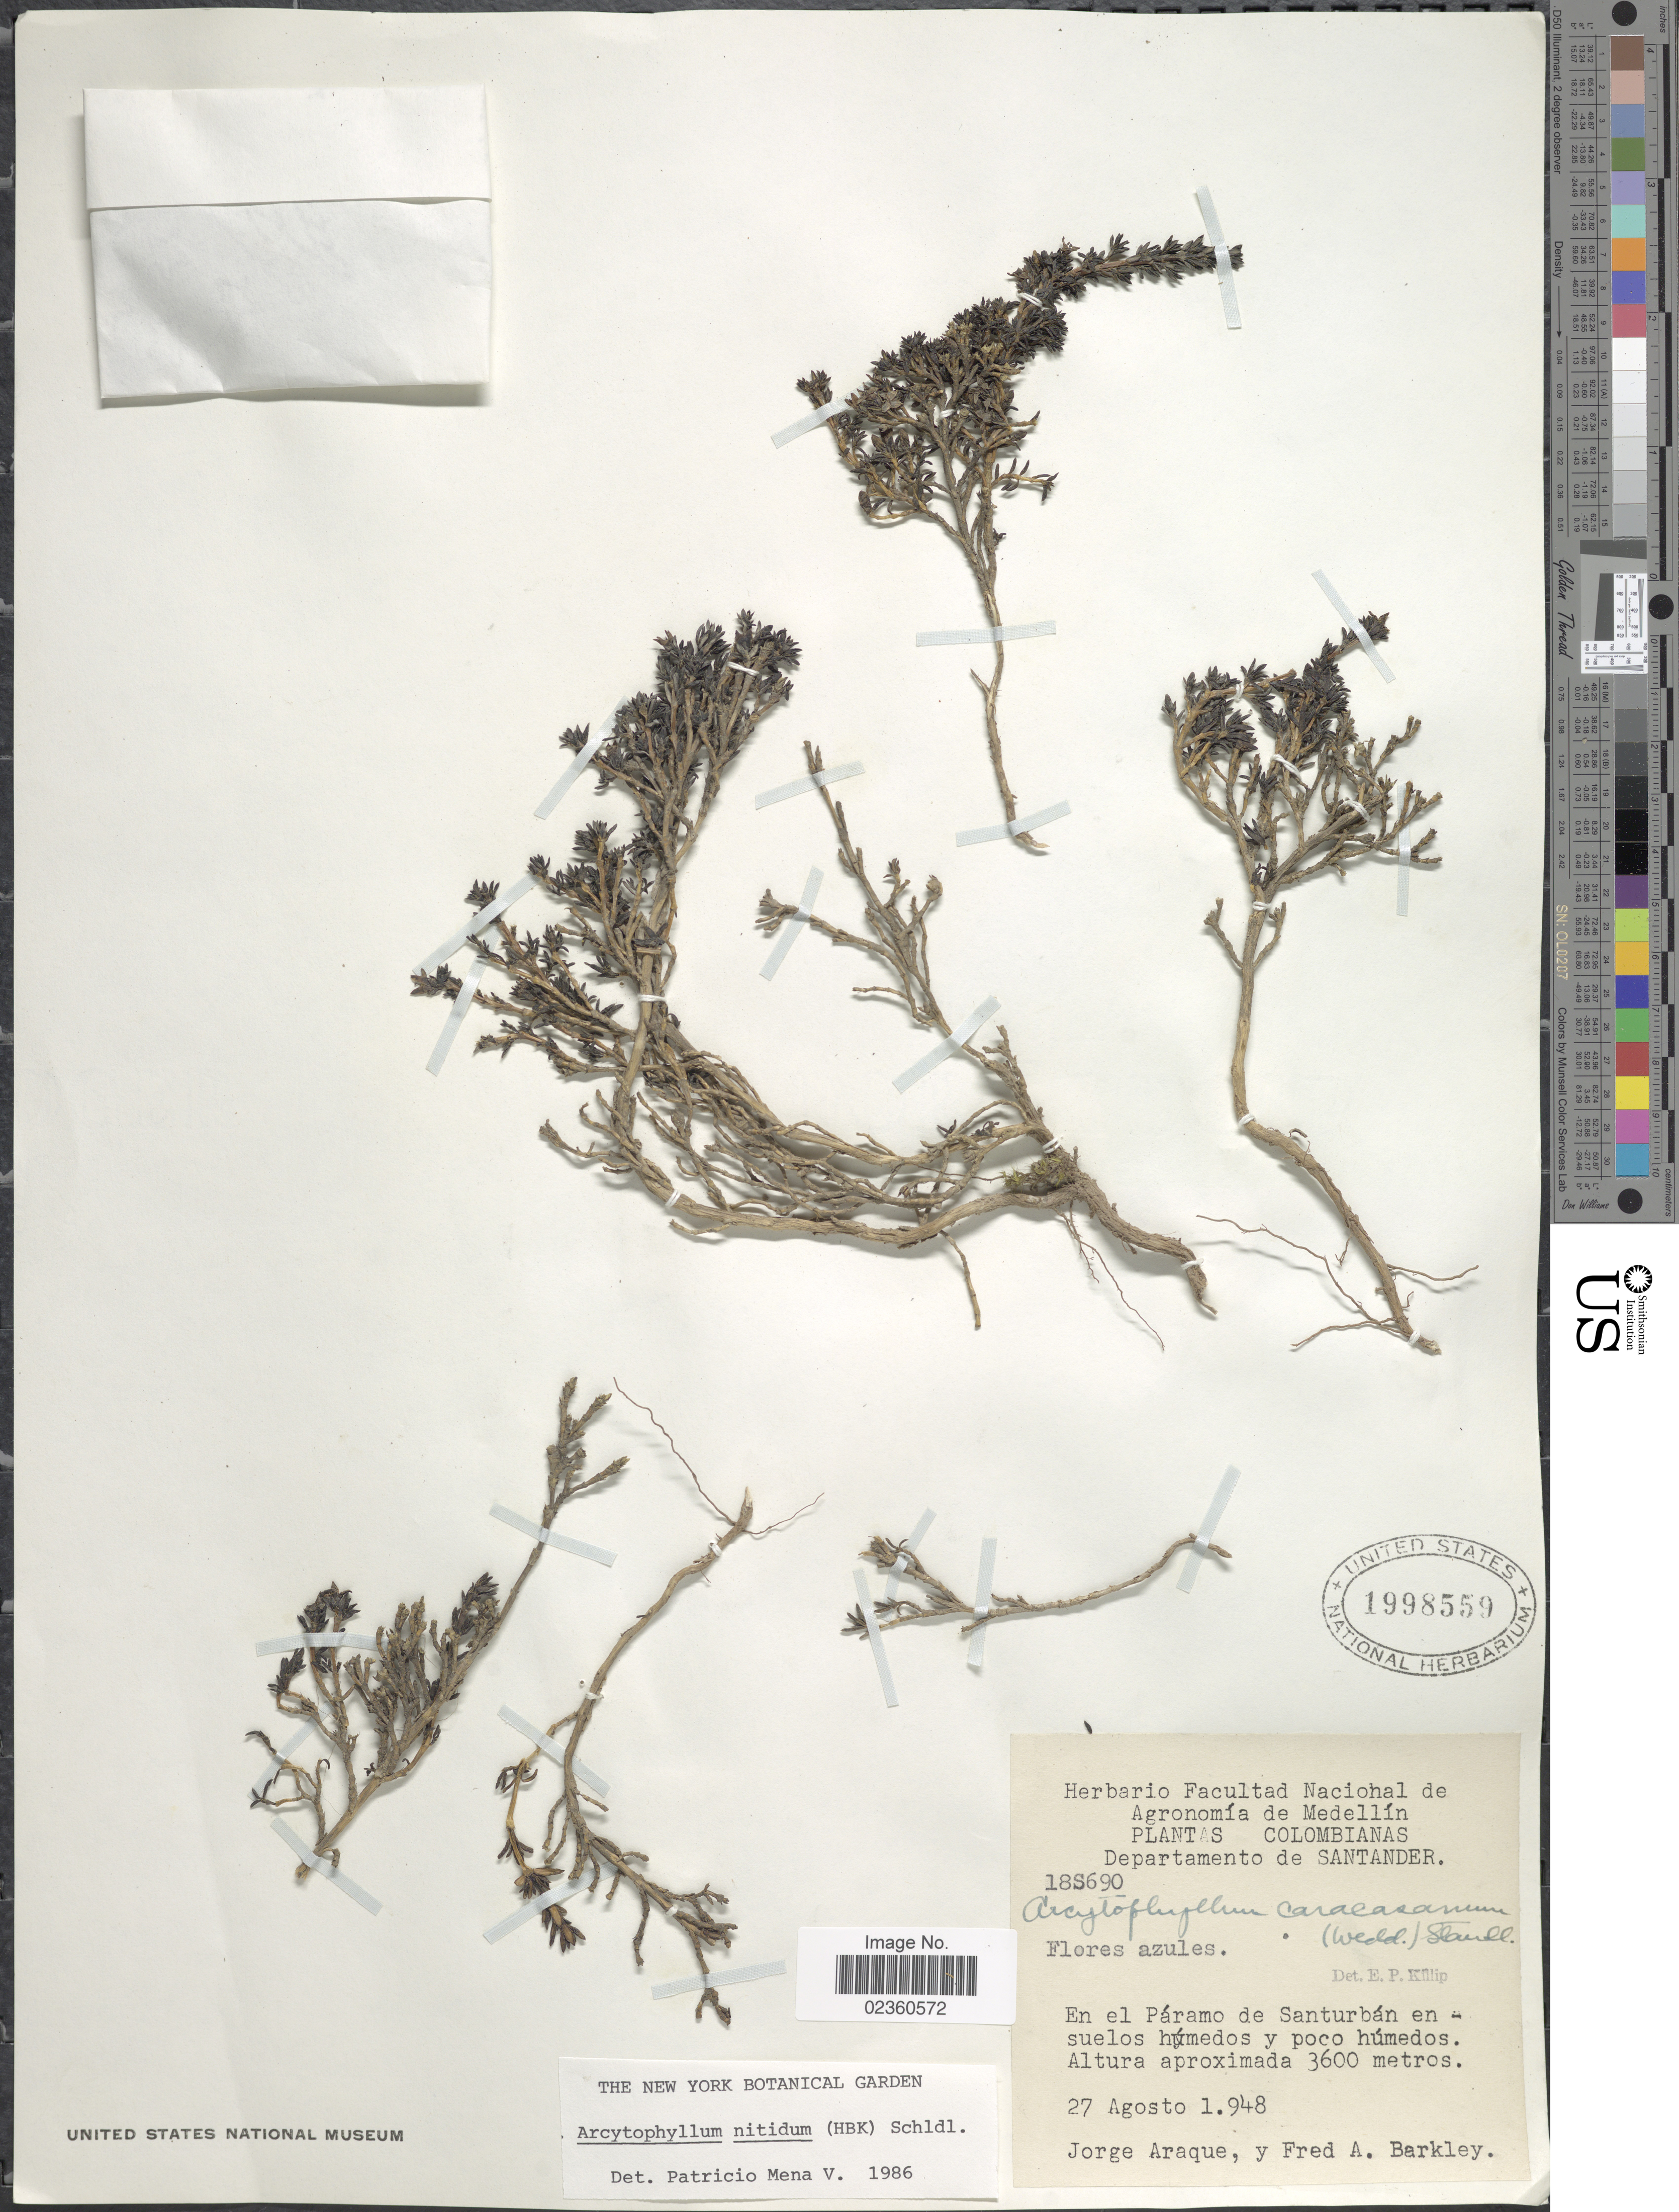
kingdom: Plantae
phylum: Tracheophyta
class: Magnoliopsida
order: Gentianales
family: Rubiaceae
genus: Arcytophyllum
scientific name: Arcytophyllum nitidum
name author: (Kunth) Schltdl.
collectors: J. Araque & F. A. Barkley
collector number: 18S690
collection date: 1948-08-27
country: Colombia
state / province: Santander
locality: Departamento de Santander, En el Páramo de Santurbán en suelos húmedos y poco húmedos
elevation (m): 3600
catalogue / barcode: US 1998559